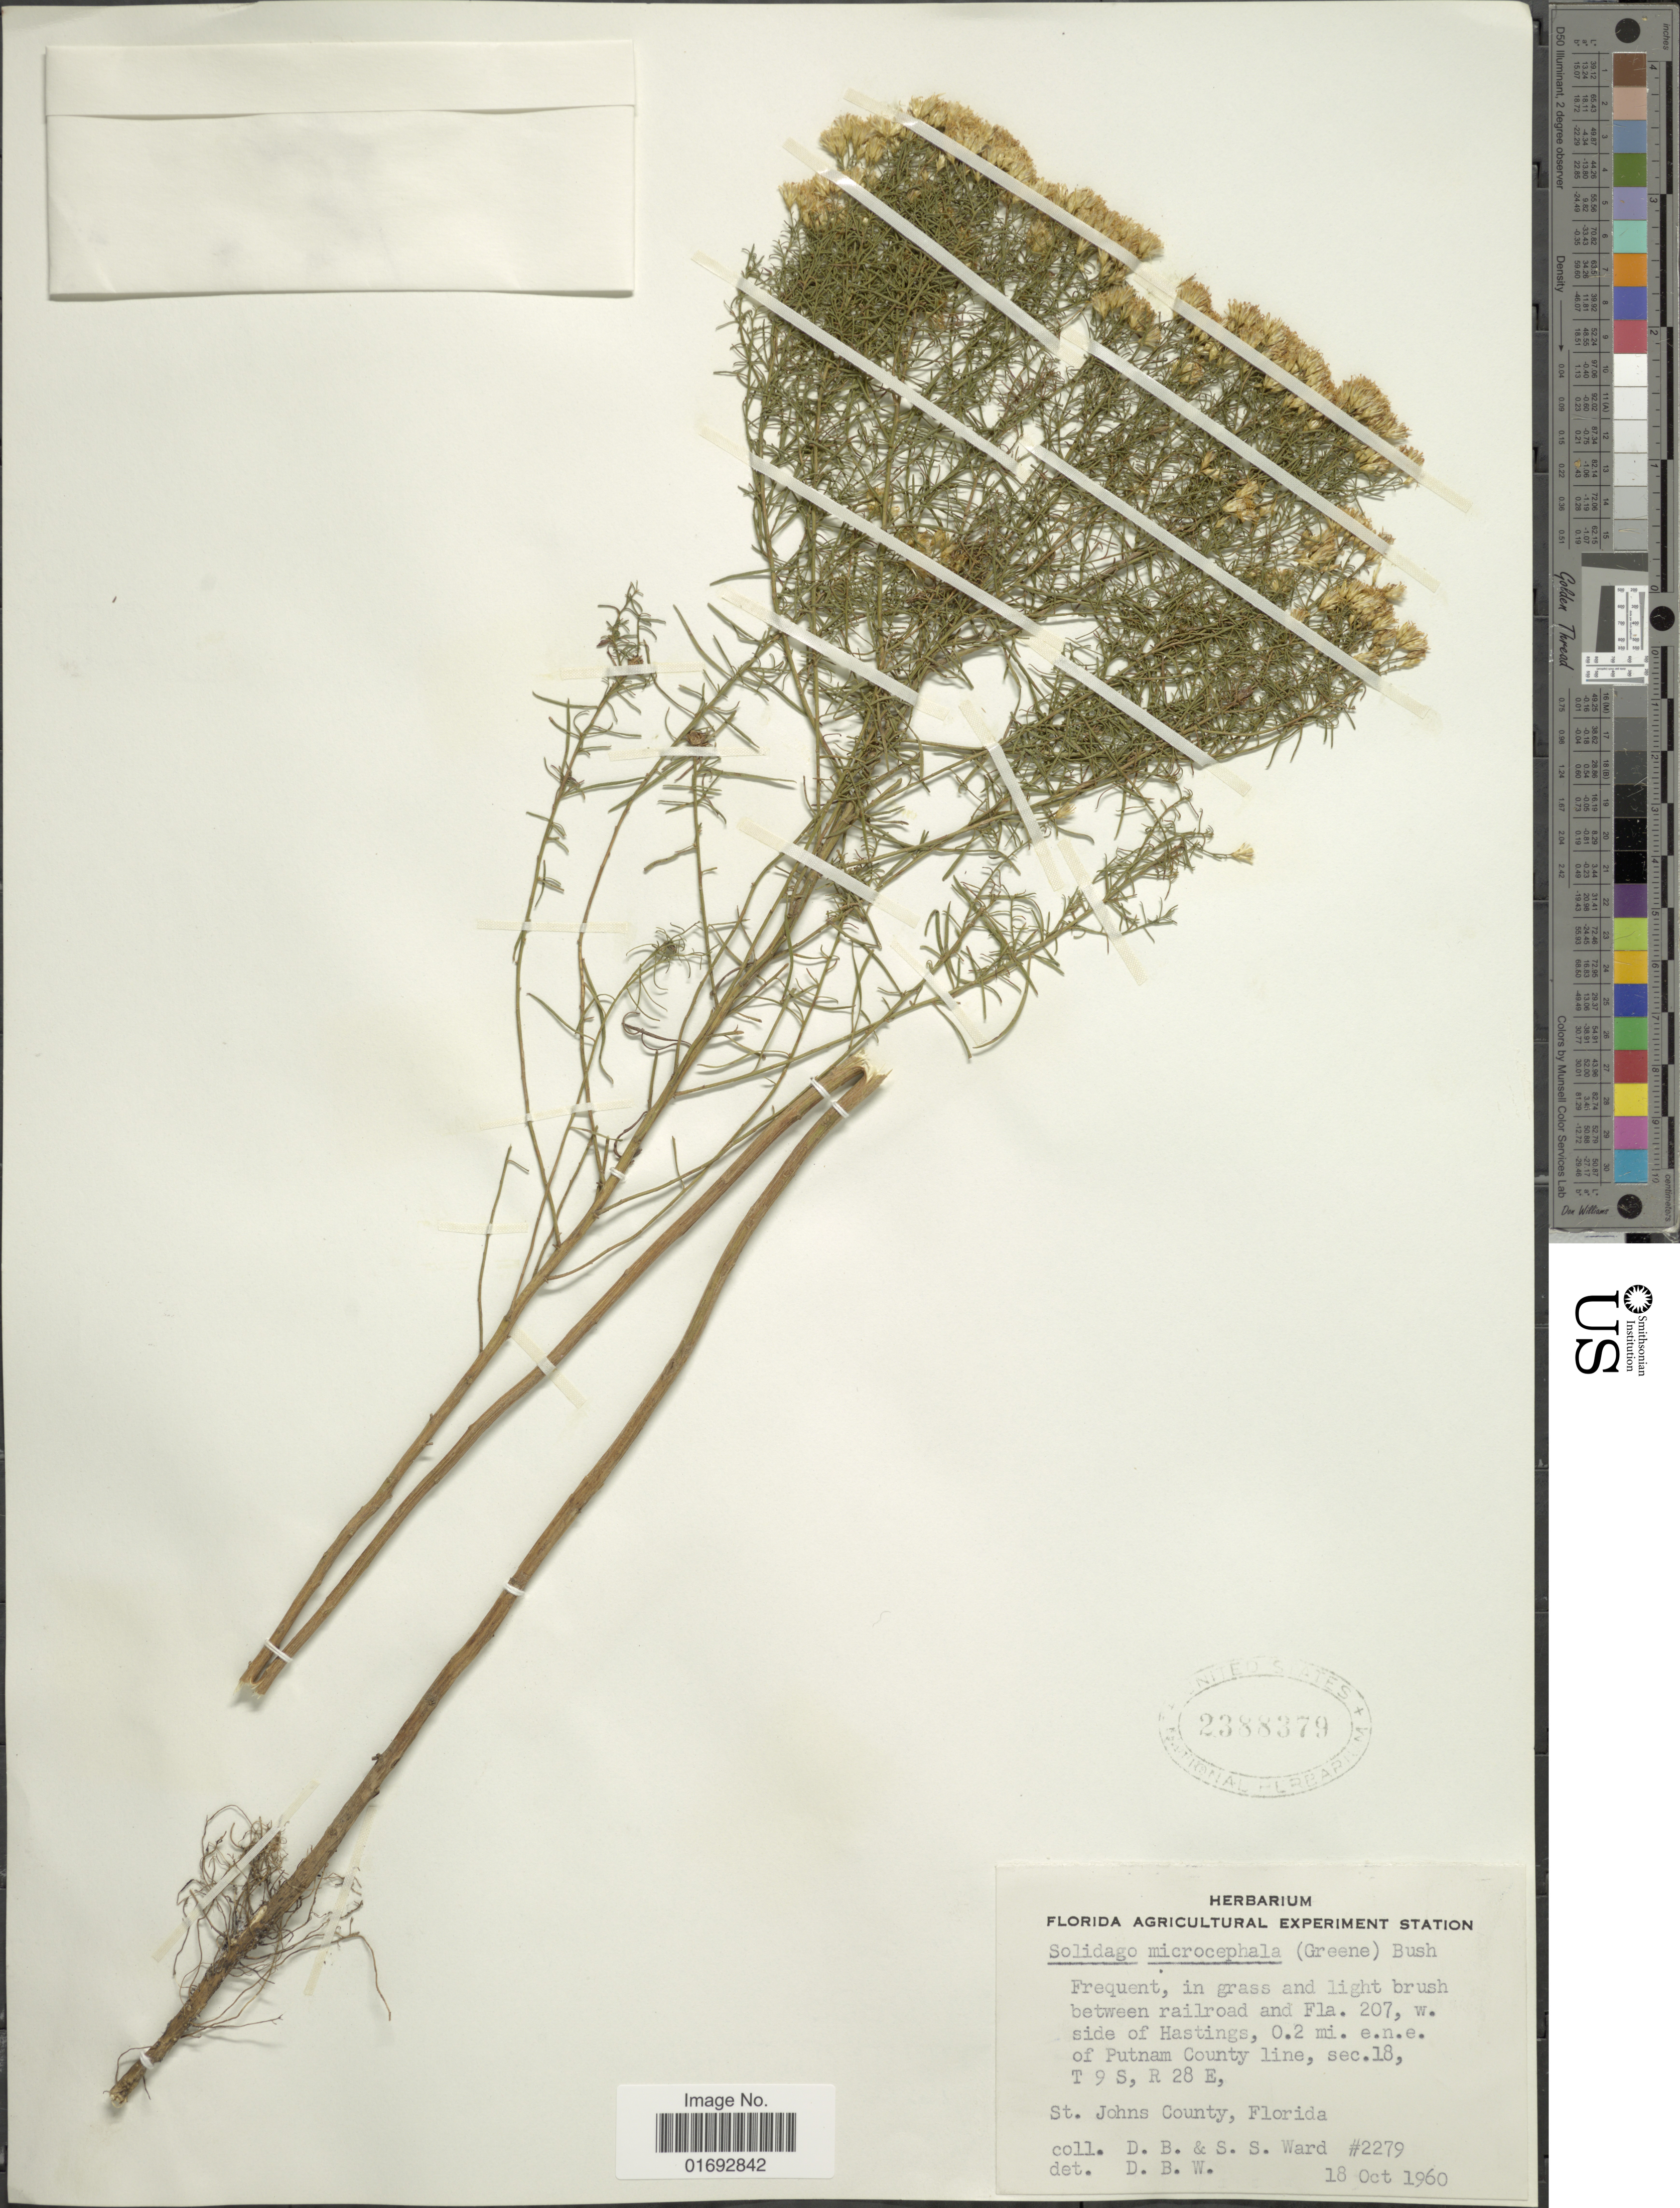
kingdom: Plantae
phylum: Tracheophyta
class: Magnoliopsida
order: Asterales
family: Asteraceae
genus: Euthamia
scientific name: Euthamia tenuifolia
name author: (Pursh) Nutt.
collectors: D. B. Ward & S. S. Ward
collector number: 2279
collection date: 1960-10-18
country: United States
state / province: Florida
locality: Between railroad and Fla. 207, w. side of Hastings, 0.2 mi. e.n.e. of Putnam County line, sec.18, T9S, R28E, St. Johns County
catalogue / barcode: US 2388379